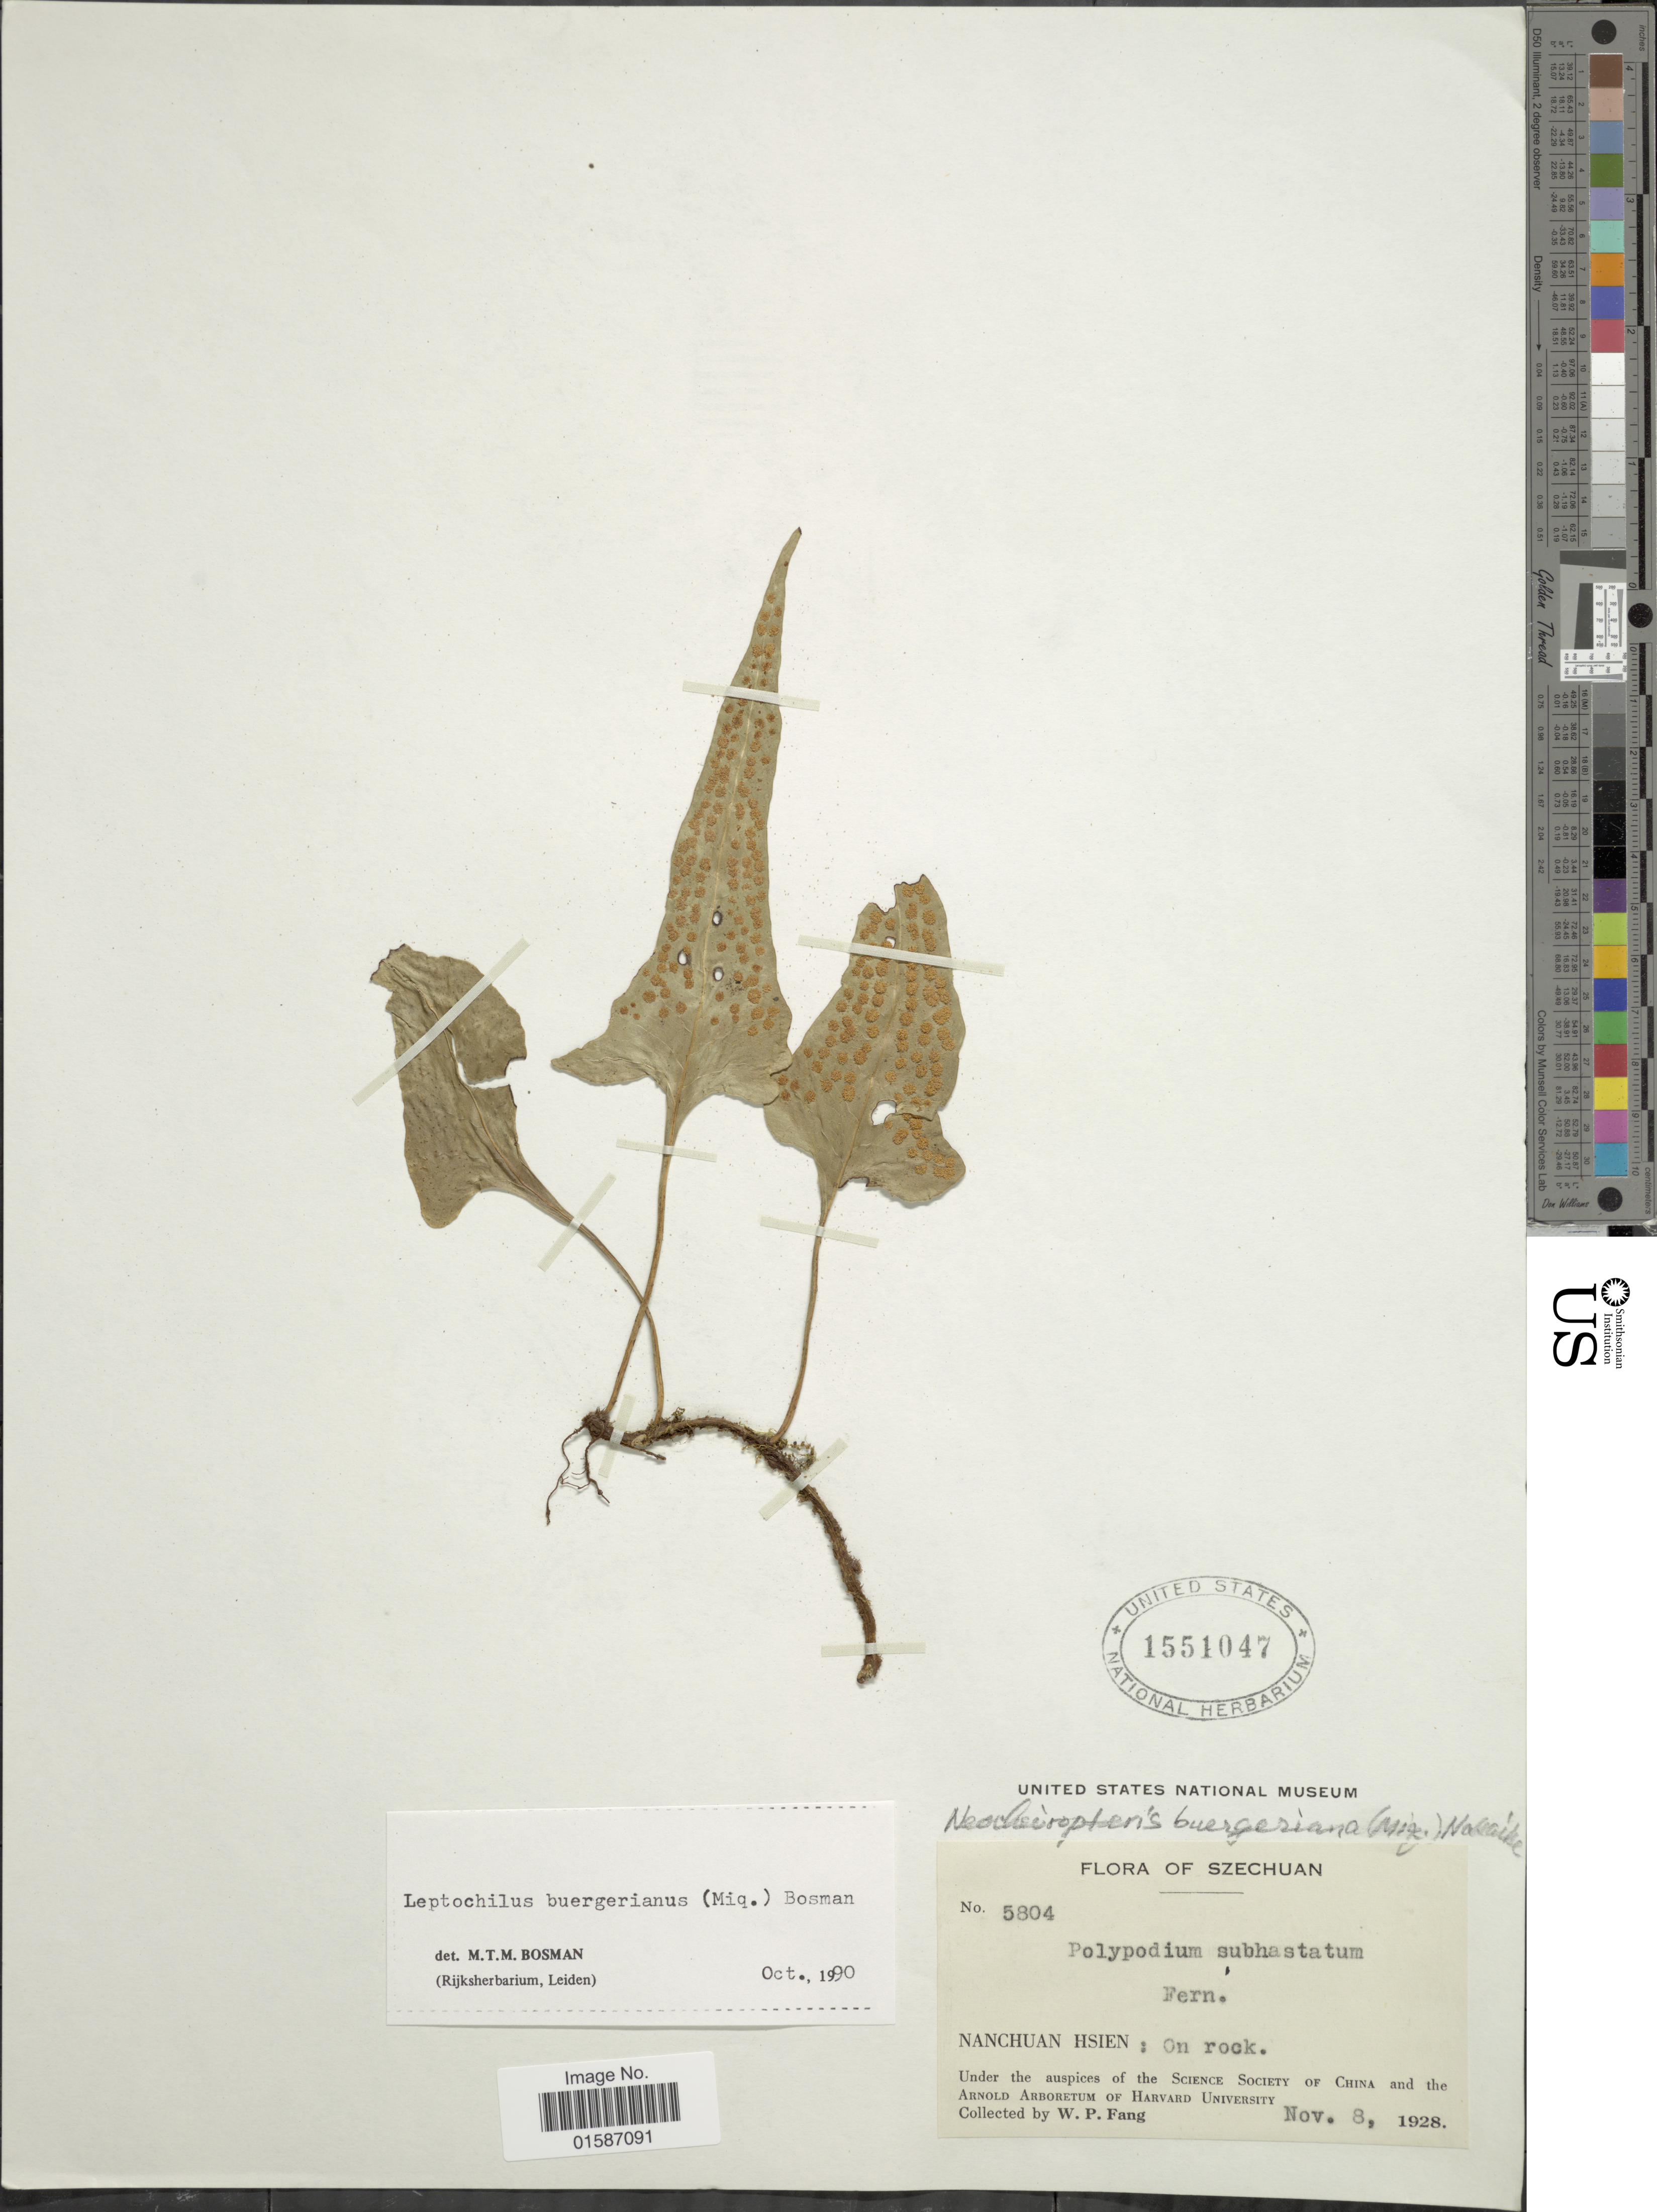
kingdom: Plantae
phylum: Tracheophyta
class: Polypodiopsida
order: Polypodiales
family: Polypodiaceae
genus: Lepidomicrosorium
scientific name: Lepidomicrosorium buergerianum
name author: (Miq.) Ching & K.H. Shing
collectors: W. P. Fang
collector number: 5804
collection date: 1928-11-08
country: China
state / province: Sichuan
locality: Szechuan, Nanchuan Hsien: On rock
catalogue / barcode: US 1551047